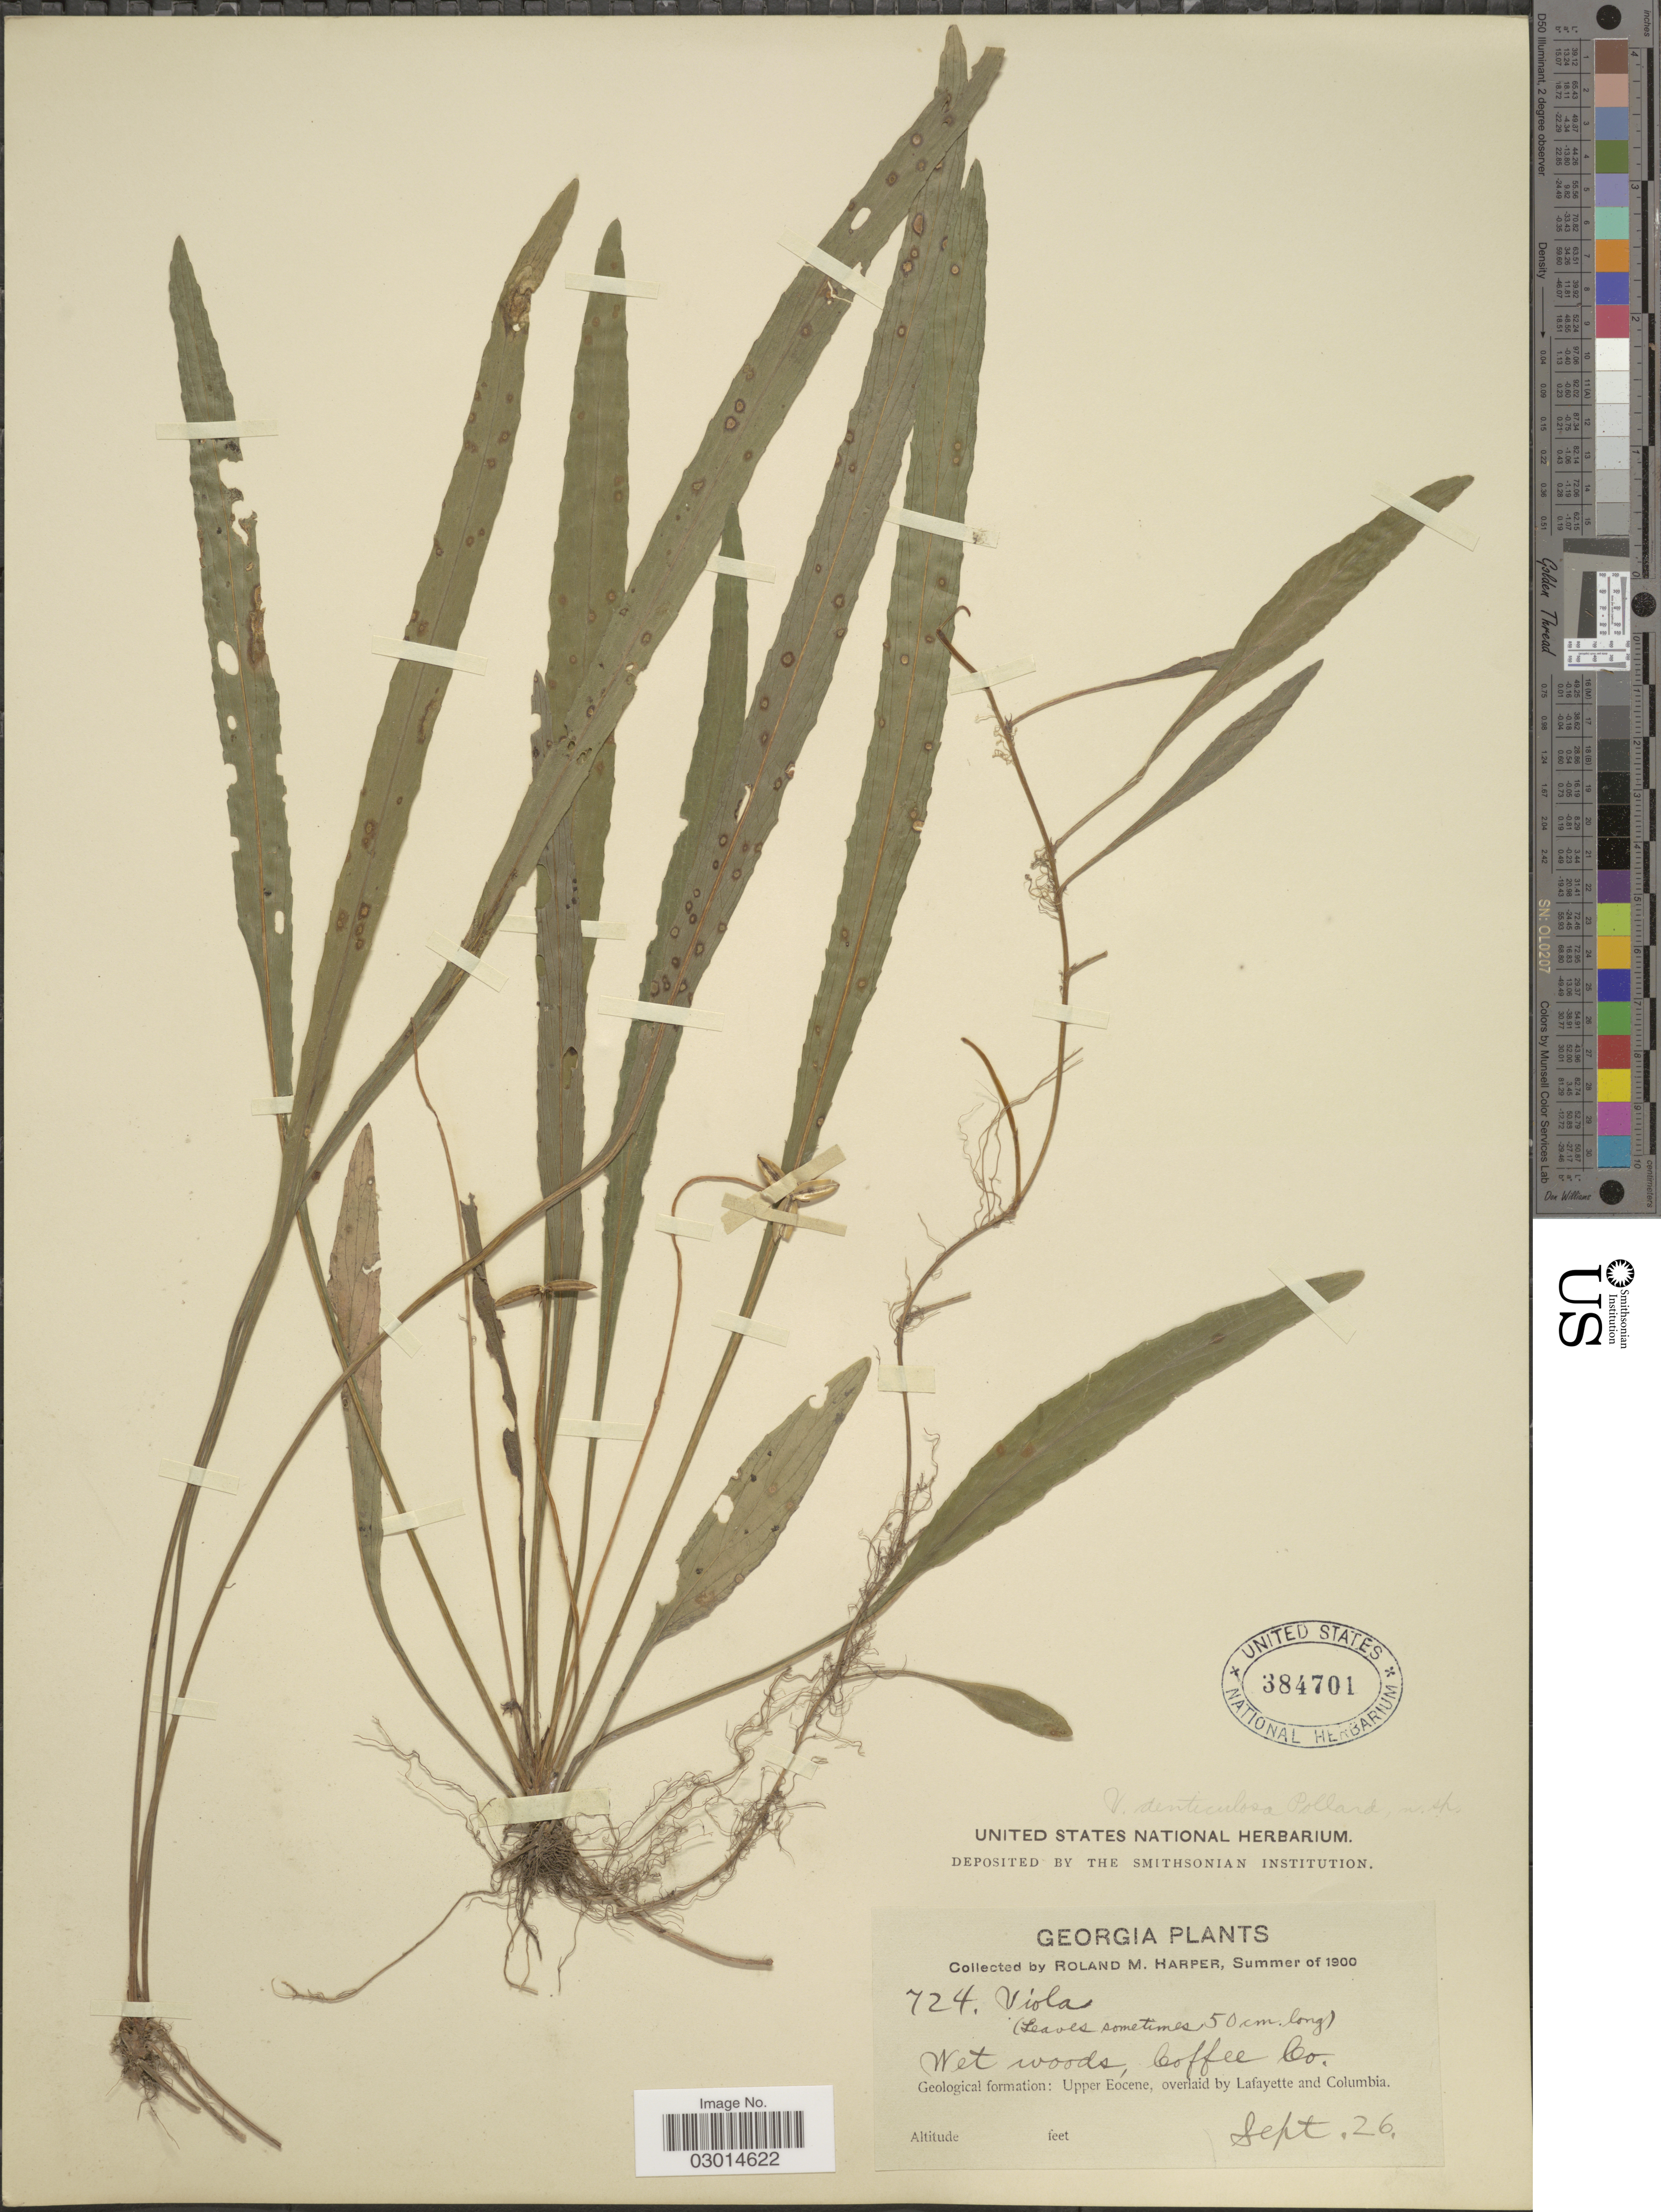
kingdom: Plantae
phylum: Tracheophyta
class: Magnoliopsida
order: Malpighiales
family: Violaceae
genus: Viola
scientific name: Viola dentriculosa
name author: Pursh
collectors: R. M. Harper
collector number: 724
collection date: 1900-09-26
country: United States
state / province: Georgia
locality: Coffee Co., Geological formation: Upper Eocene, overlaid by Lafayette and Columbia.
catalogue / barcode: US 384701